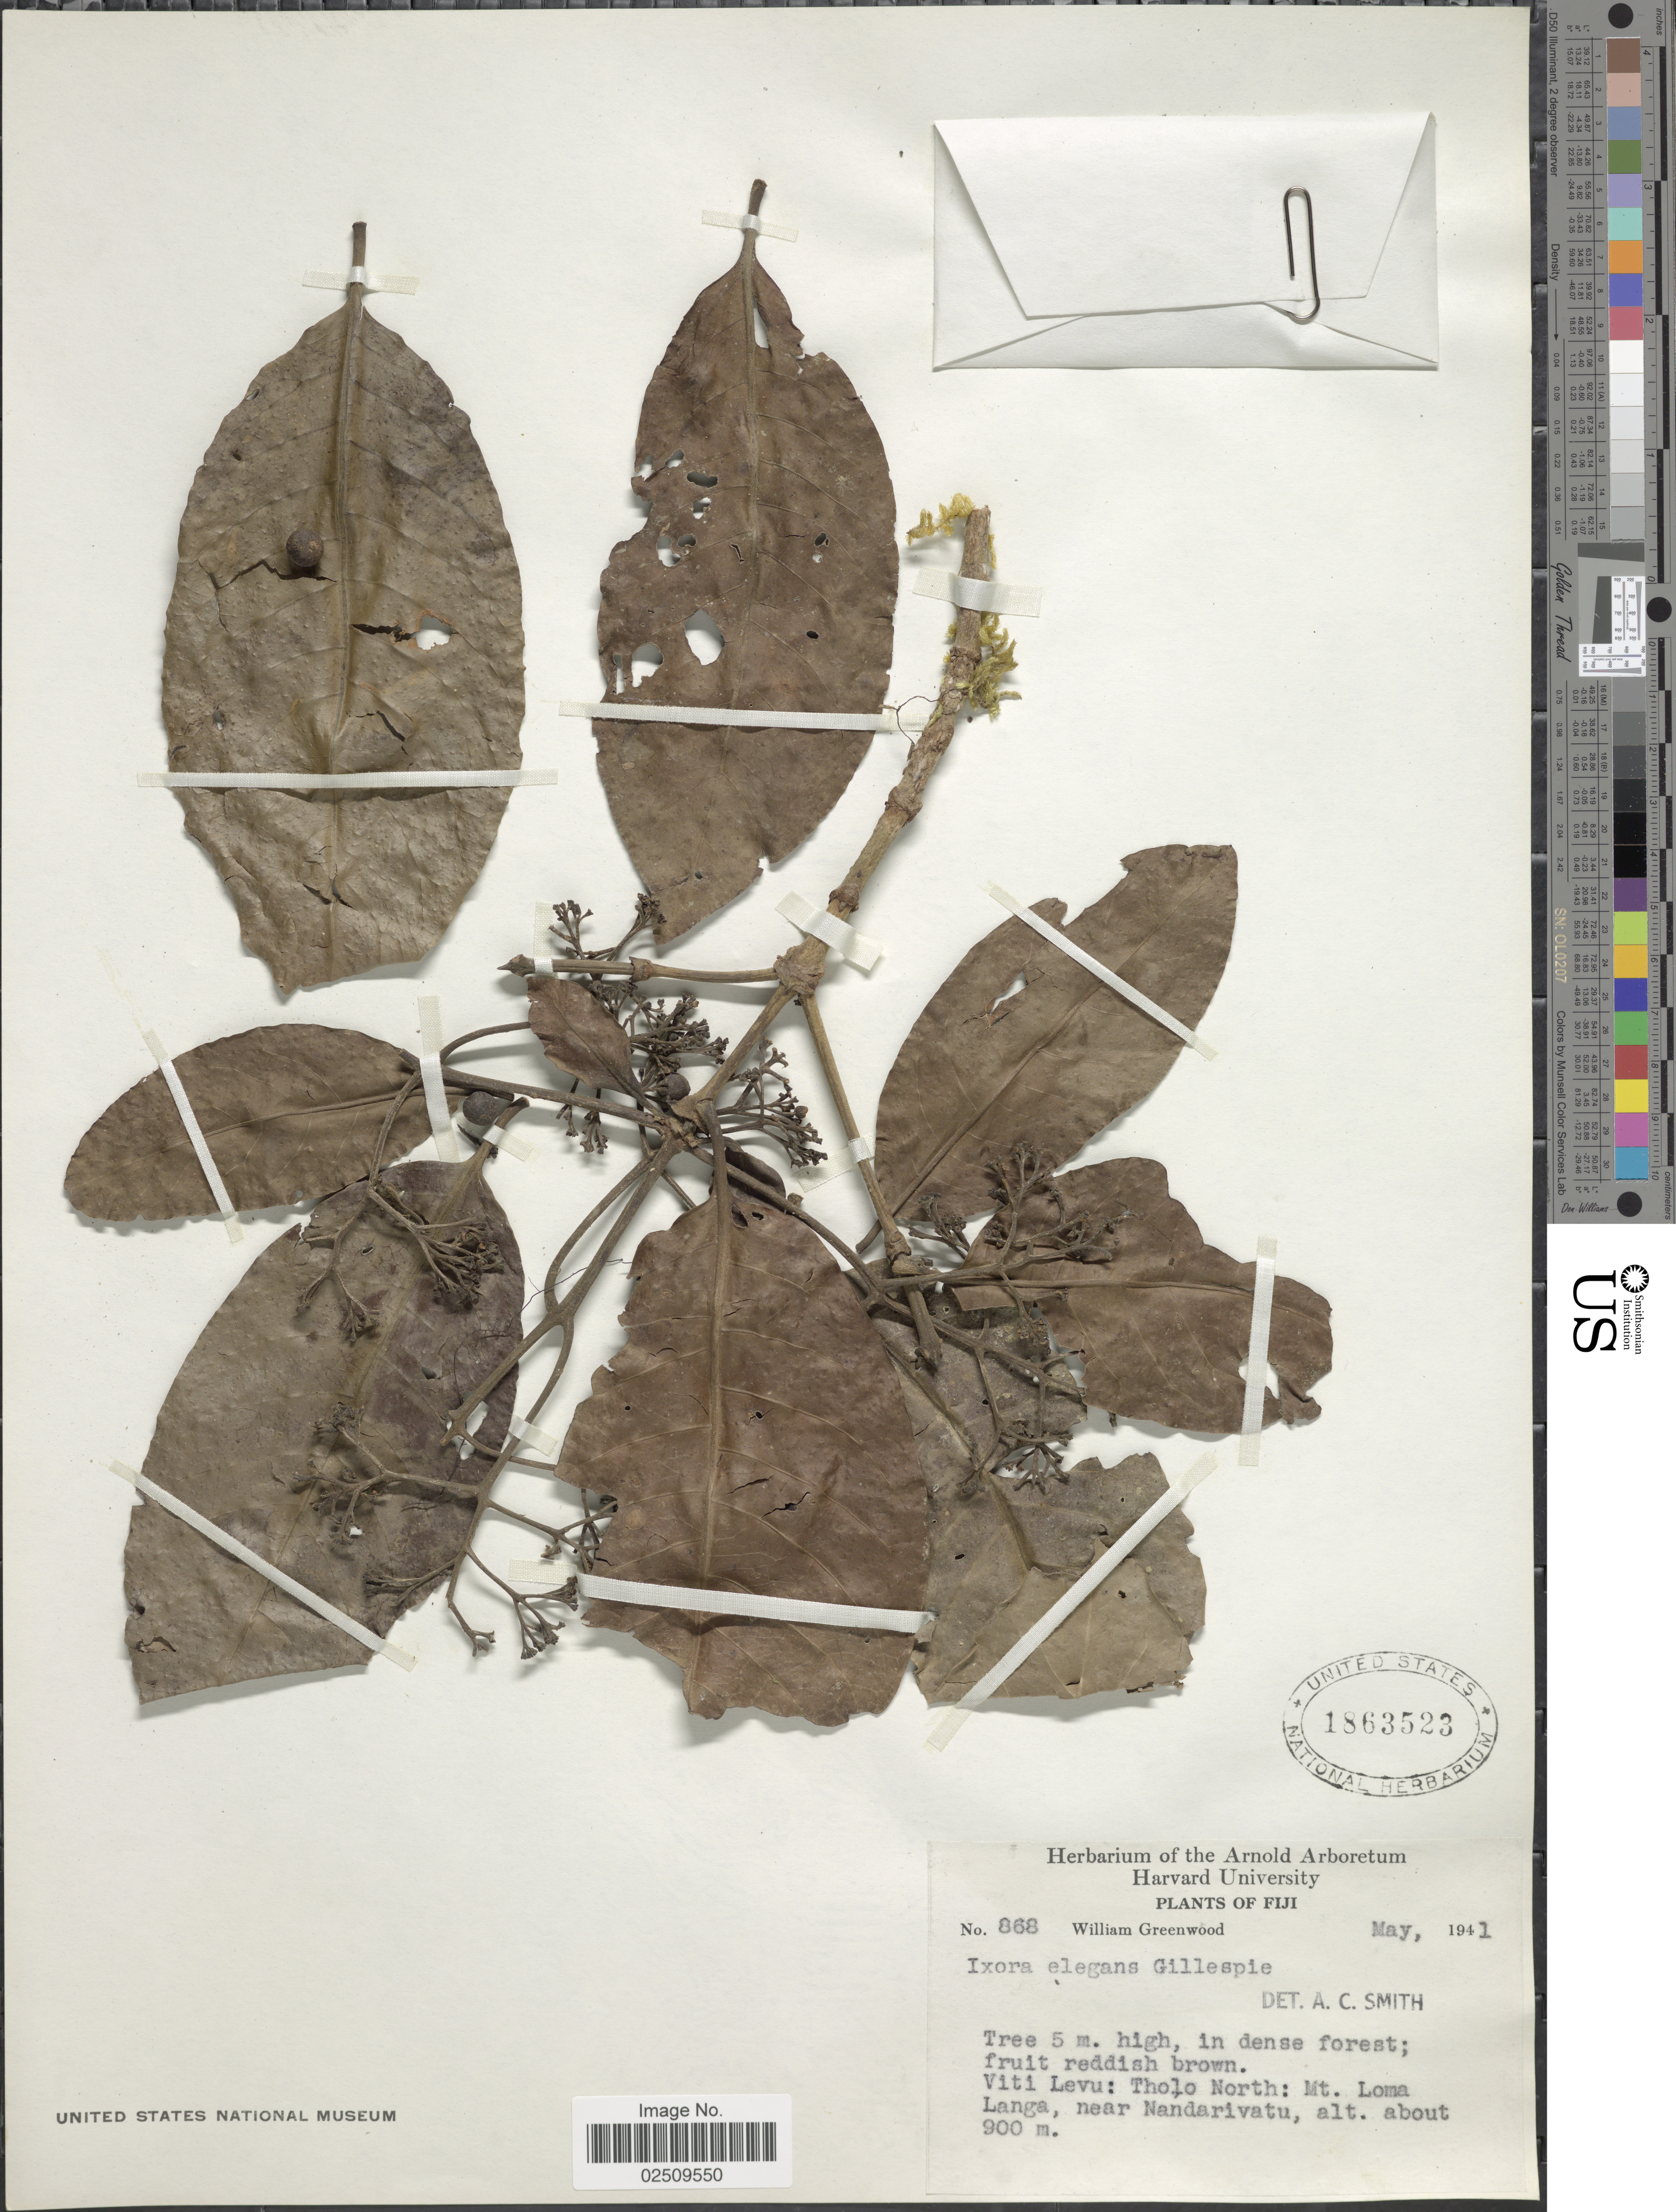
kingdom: Plantae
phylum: Tracheophyta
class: Magnoliopsida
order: Gentianales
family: Rubiaceae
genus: Ixora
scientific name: Ixora elegans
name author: Gillespie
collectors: W. Greenwood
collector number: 868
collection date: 1941-05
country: Fiji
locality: In dense forest; Viti Levu: Tholo North: Mt Loma Langa, near Nandarivatu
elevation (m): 900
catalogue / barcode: US 1863523